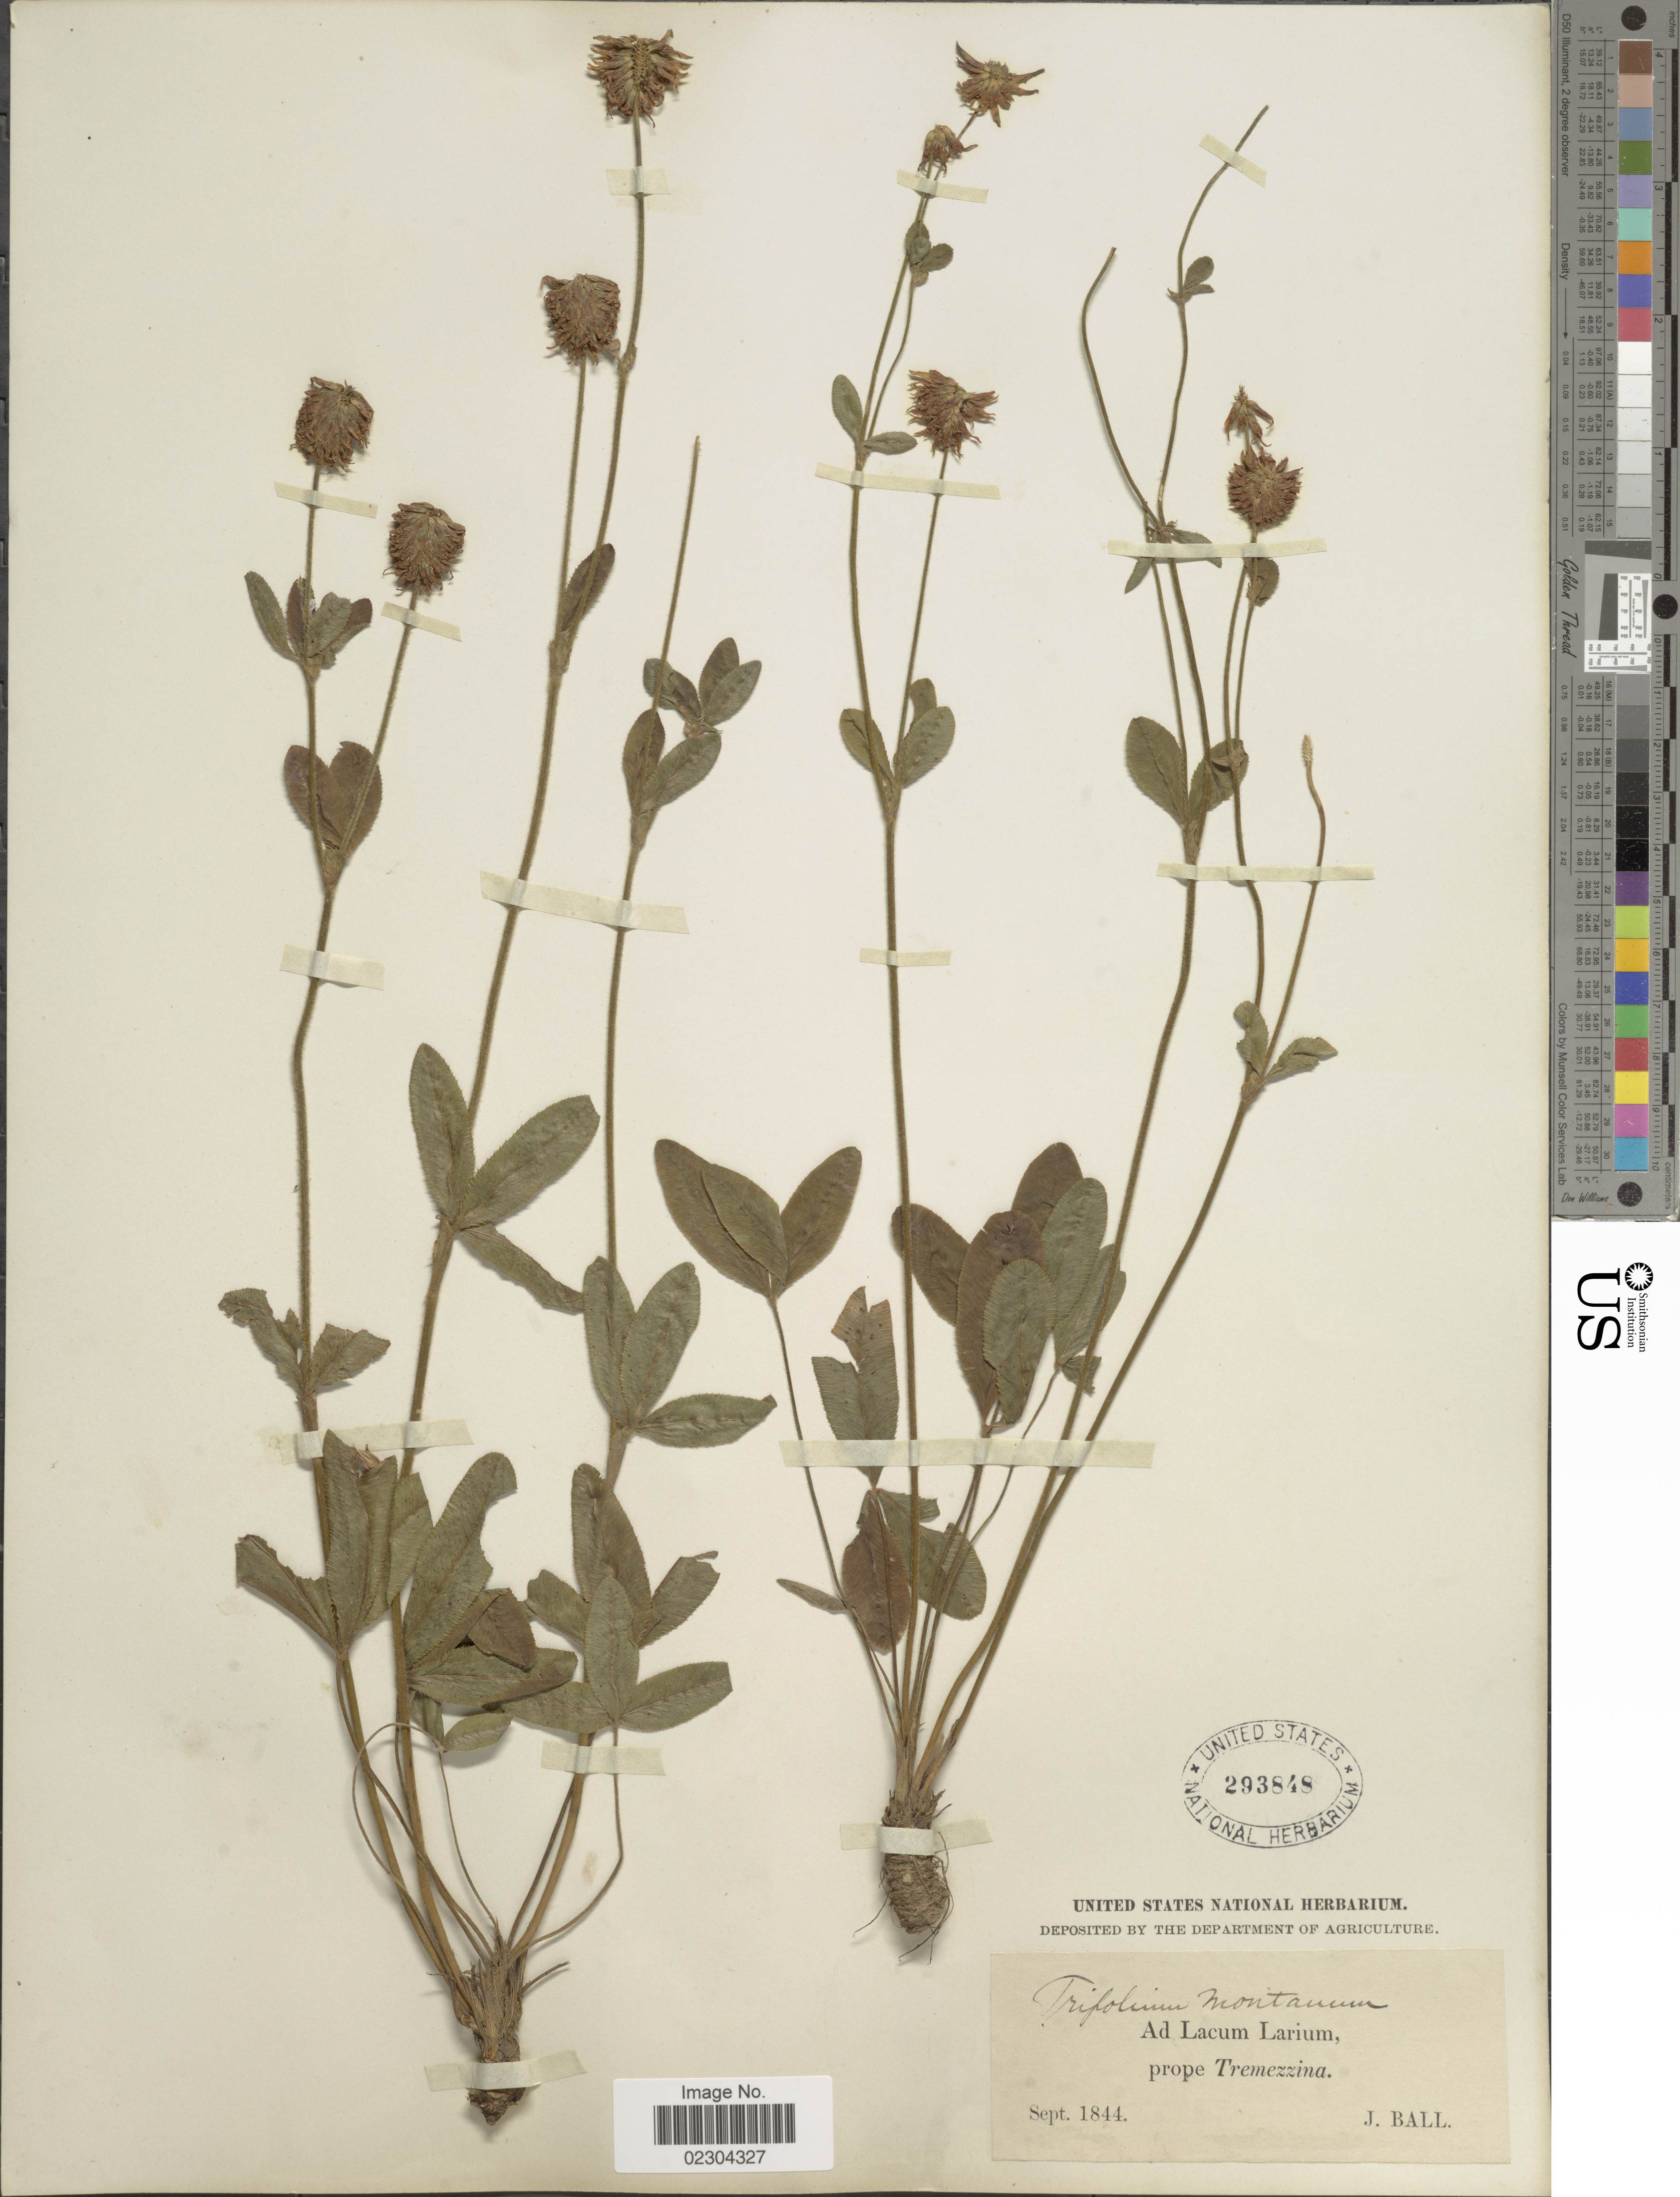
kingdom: Plantae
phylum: Tracheophyta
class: Magnoliopsida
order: Fabales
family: Fabaceae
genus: Trifolium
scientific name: Trifolium montanum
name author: L.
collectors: J. Ball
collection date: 1844-09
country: Italy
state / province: Lombardy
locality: A Lacum Larium, prope Tremezzina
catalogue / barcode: US 293848